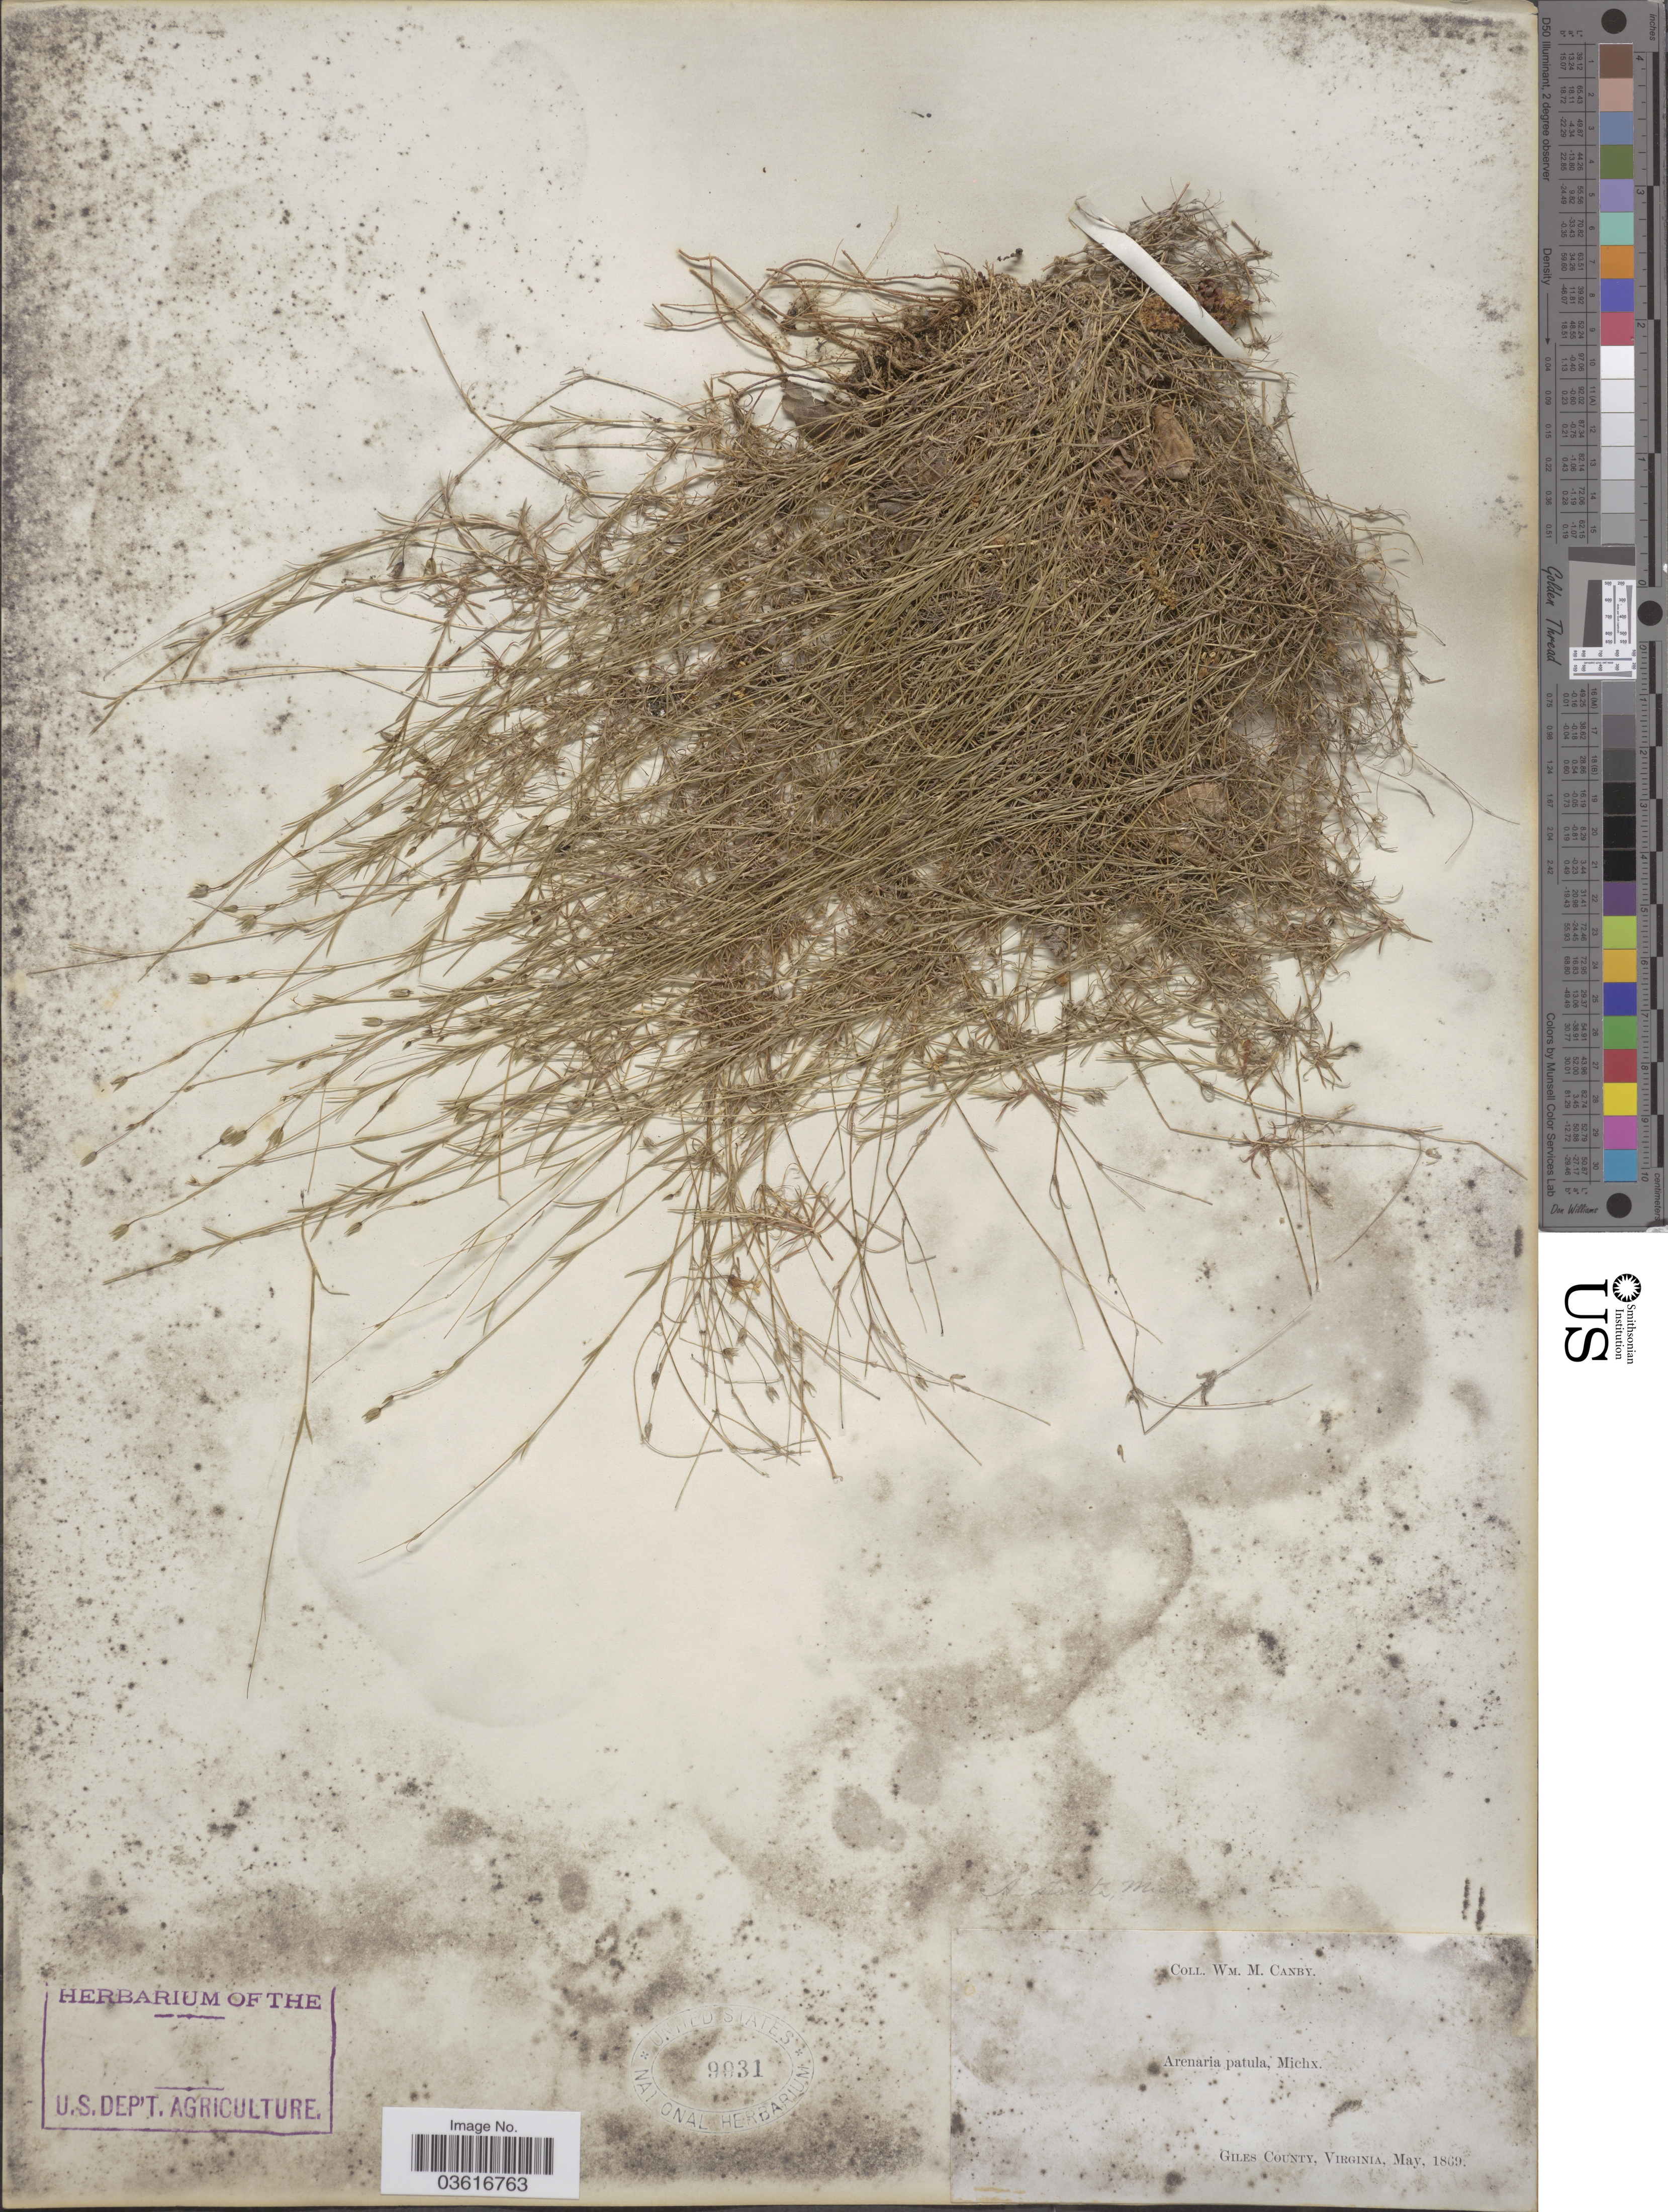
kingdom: Plantae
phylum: Tracheophyta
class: Magnoliopsida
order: Caryophyllales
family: Caryophyllaceae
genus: Minuartia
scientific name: Minuartia stricta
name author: (Sw.) Hiern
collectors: W. M. Canby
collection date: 1869-05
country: United States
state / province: Virginia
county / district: Giles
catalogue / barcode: US 9931